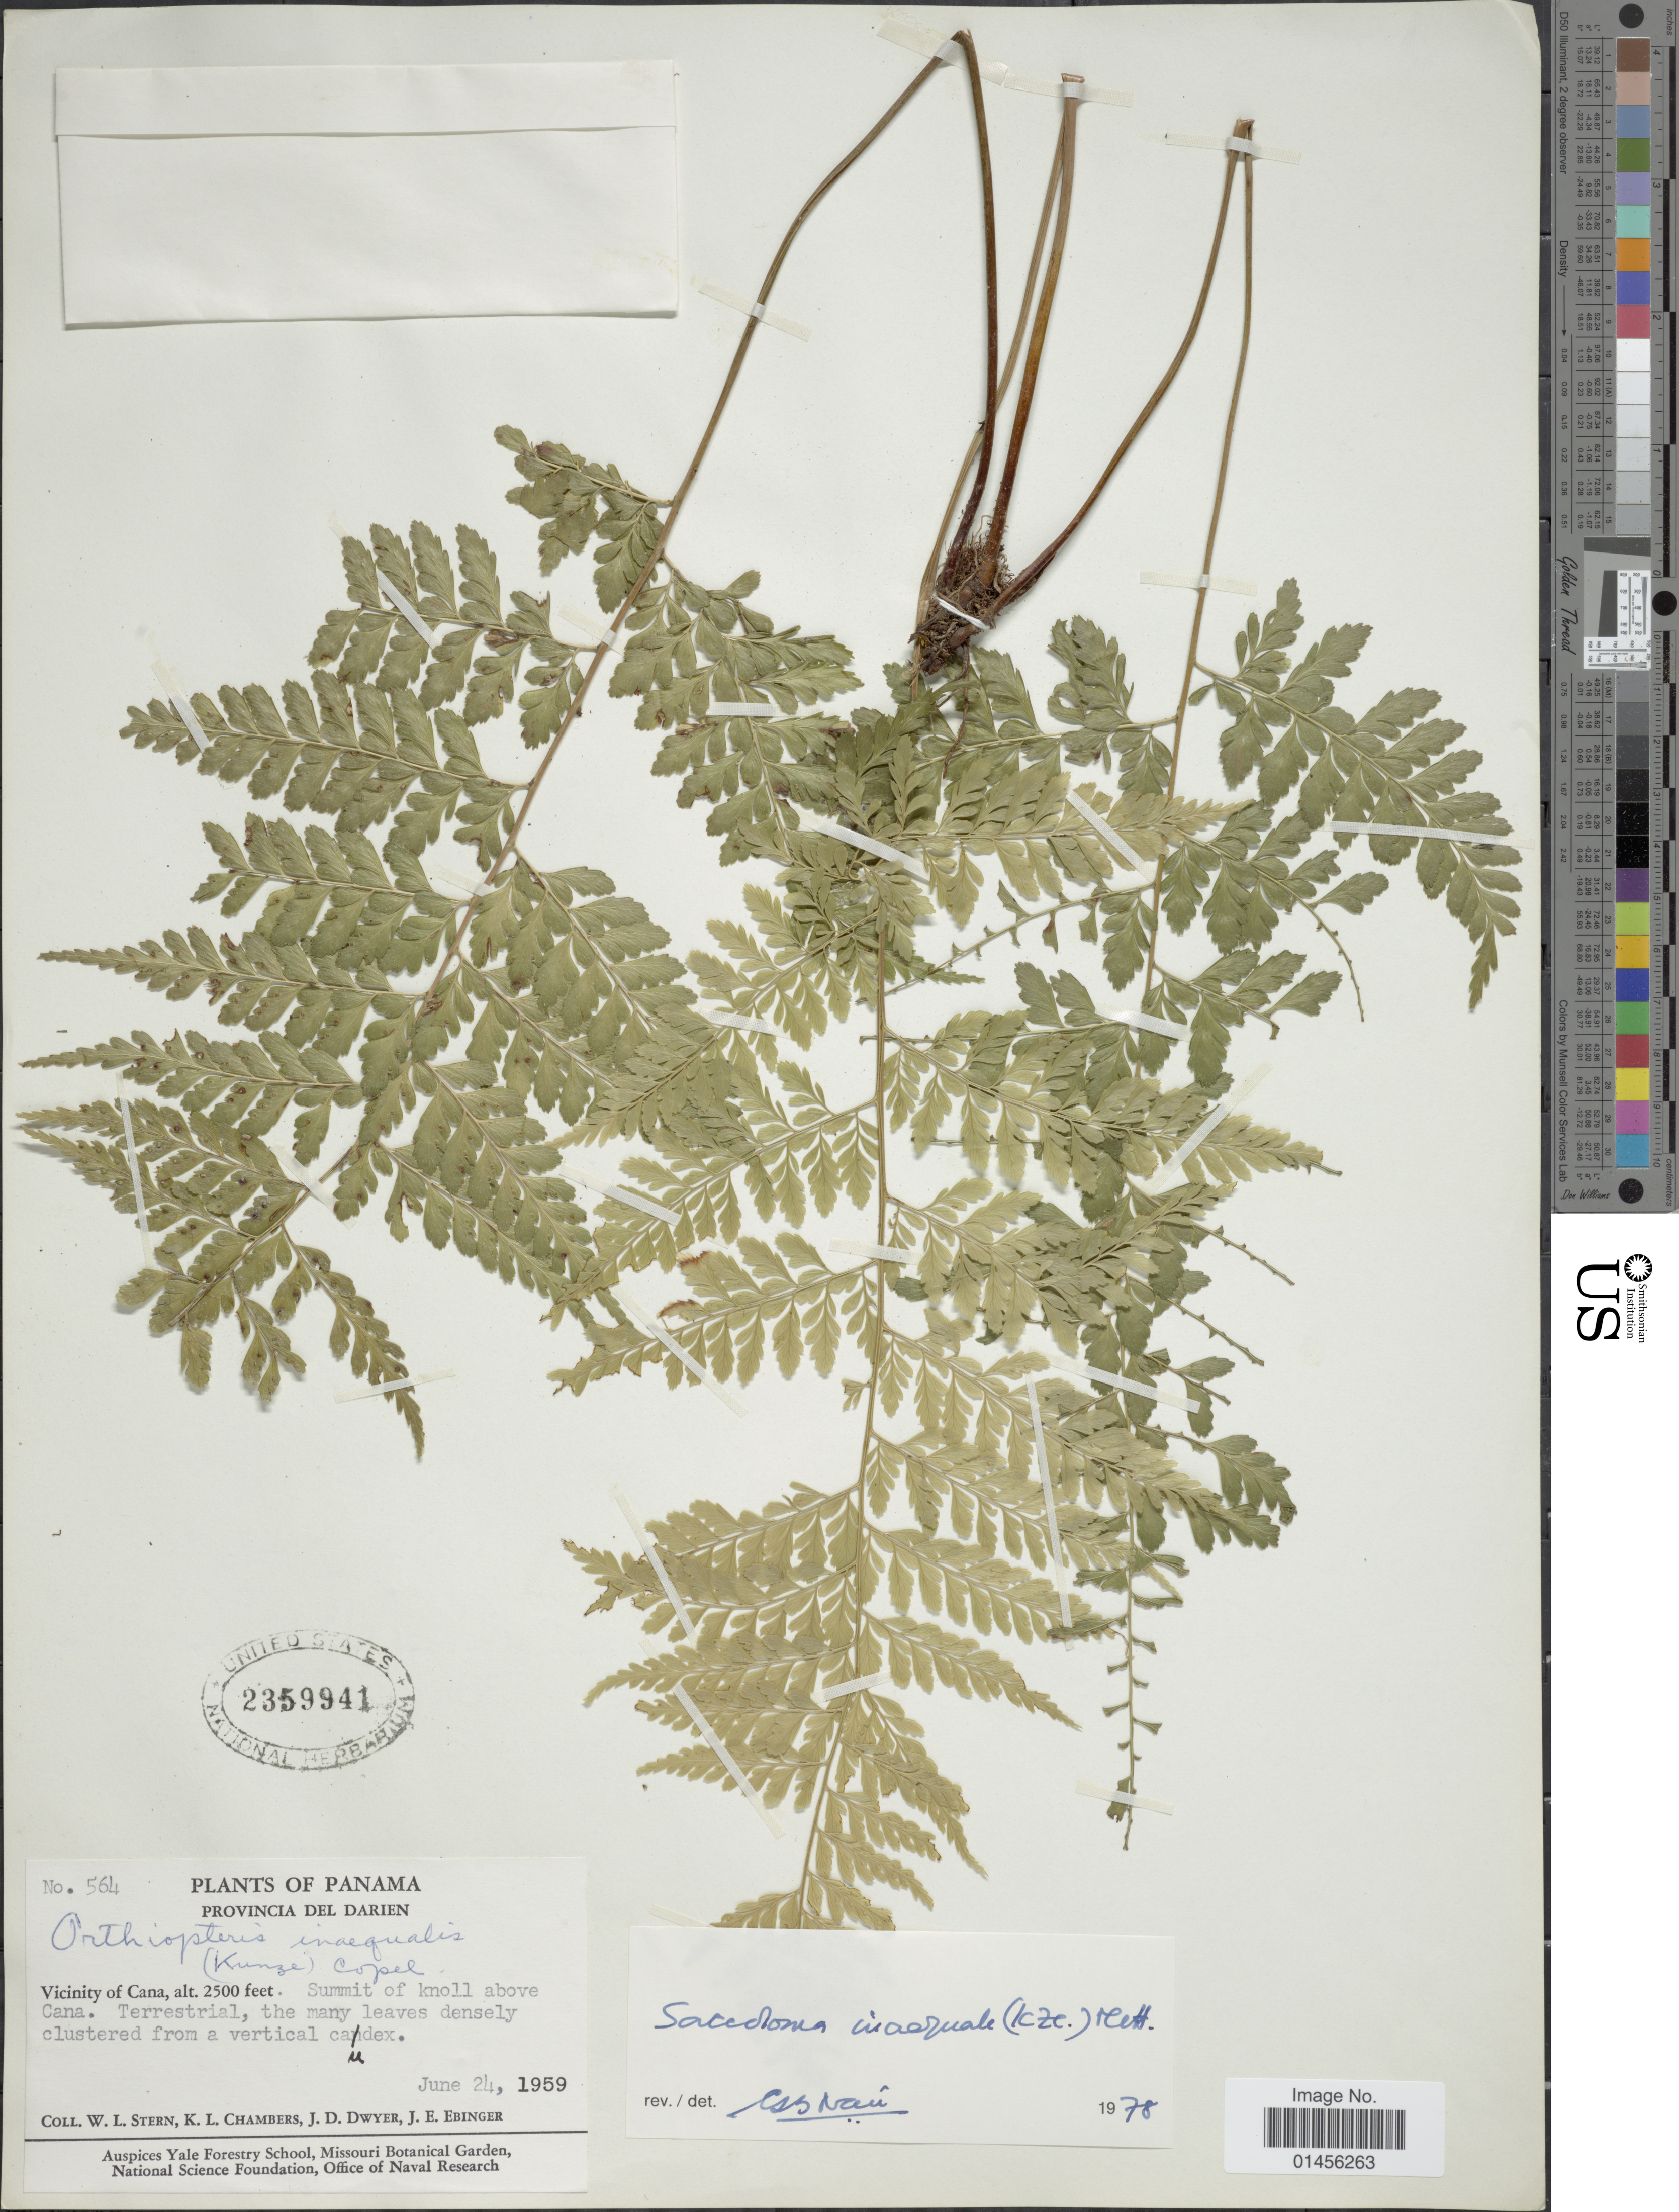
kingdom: Plantae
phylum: Tracheophyta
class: Polypodiopsida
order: Polypodiales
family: Saccolomataceae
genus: Saccoloma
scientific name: Saccoloma inaequale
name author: (Kunze) Mett.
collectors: W. L. Stern, K. Chambers, J. D. Dwyer & J. Ebinger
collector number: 564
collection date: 1959-06-24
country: Panama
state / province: Darién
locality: Vicinity of Cana, Summit of knoll above Cana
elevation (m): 762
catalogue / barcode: US 2359941